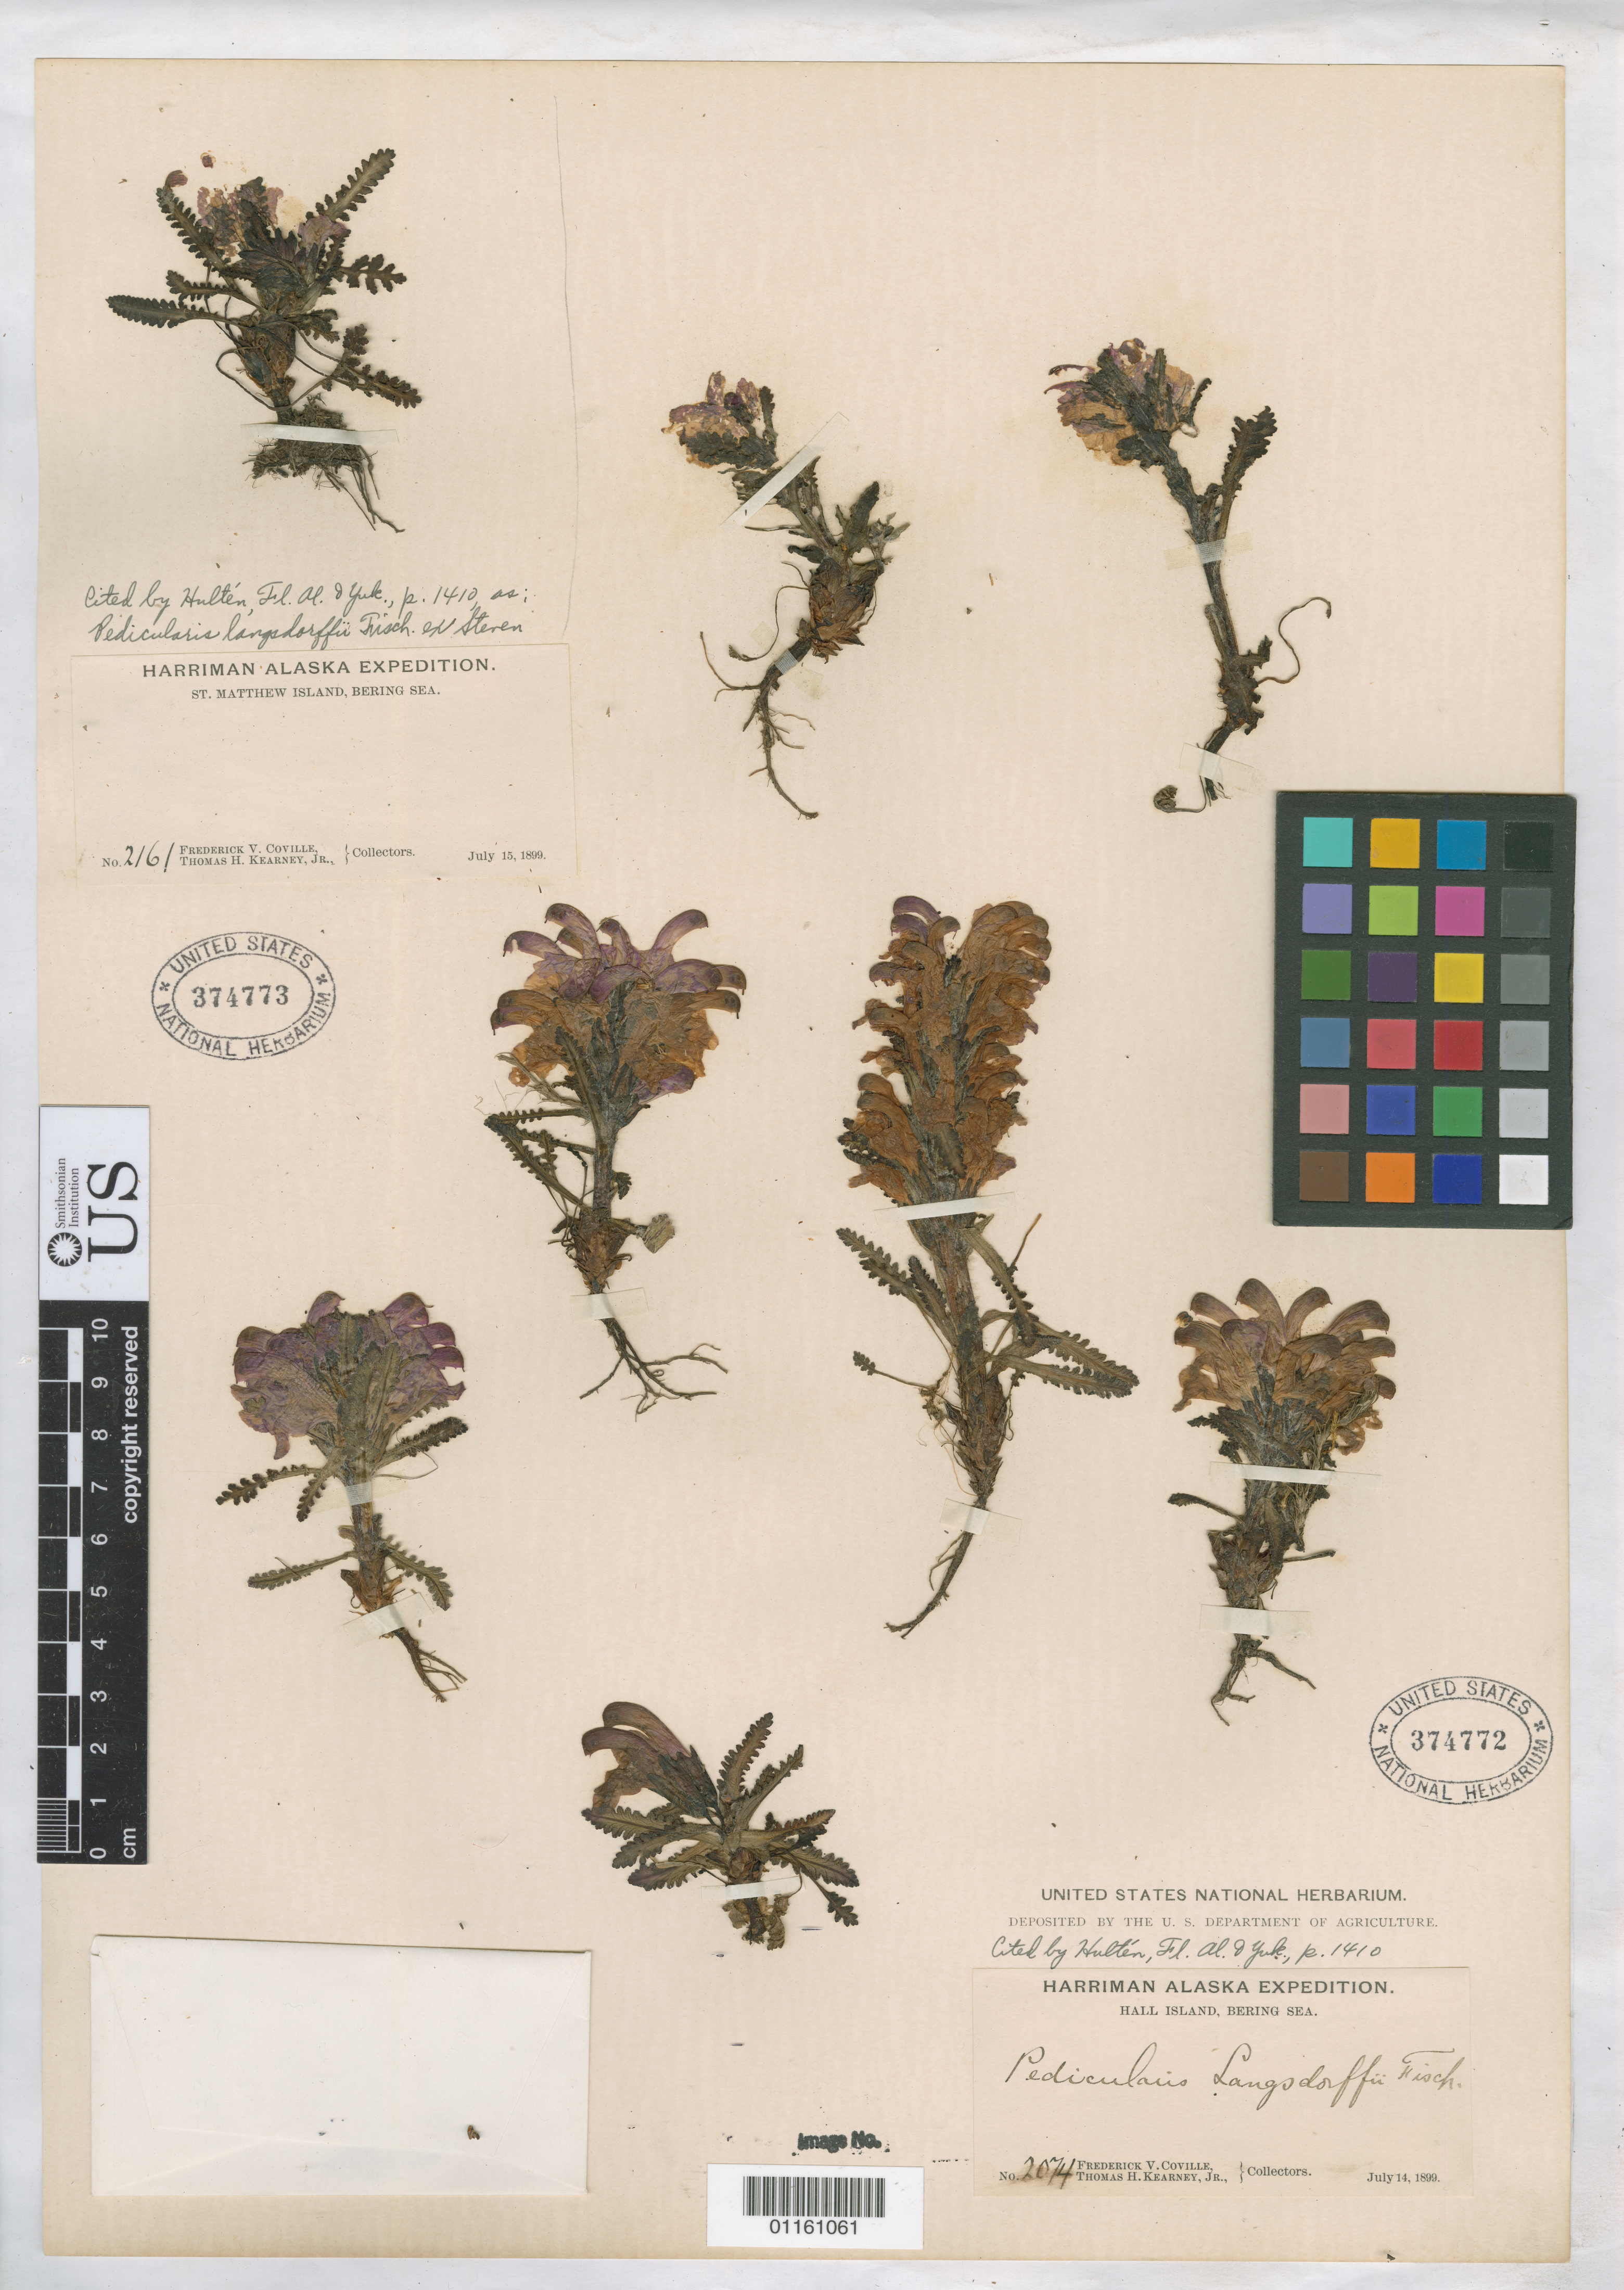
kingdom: Plantae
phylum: Tracheophyta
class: Magnoliopsida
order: Lamiales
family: Orobanchaceae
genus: Pedicularis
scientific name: Pedicularis langsdorffii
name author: Fisch. ex Steven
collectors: F. V. Coville & T. H. Kearney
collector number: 2074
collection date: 1899-07-14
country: United States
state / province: Alaska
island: Hall Island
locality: Hall Island, Bering Sea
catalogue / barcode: US 374772-2